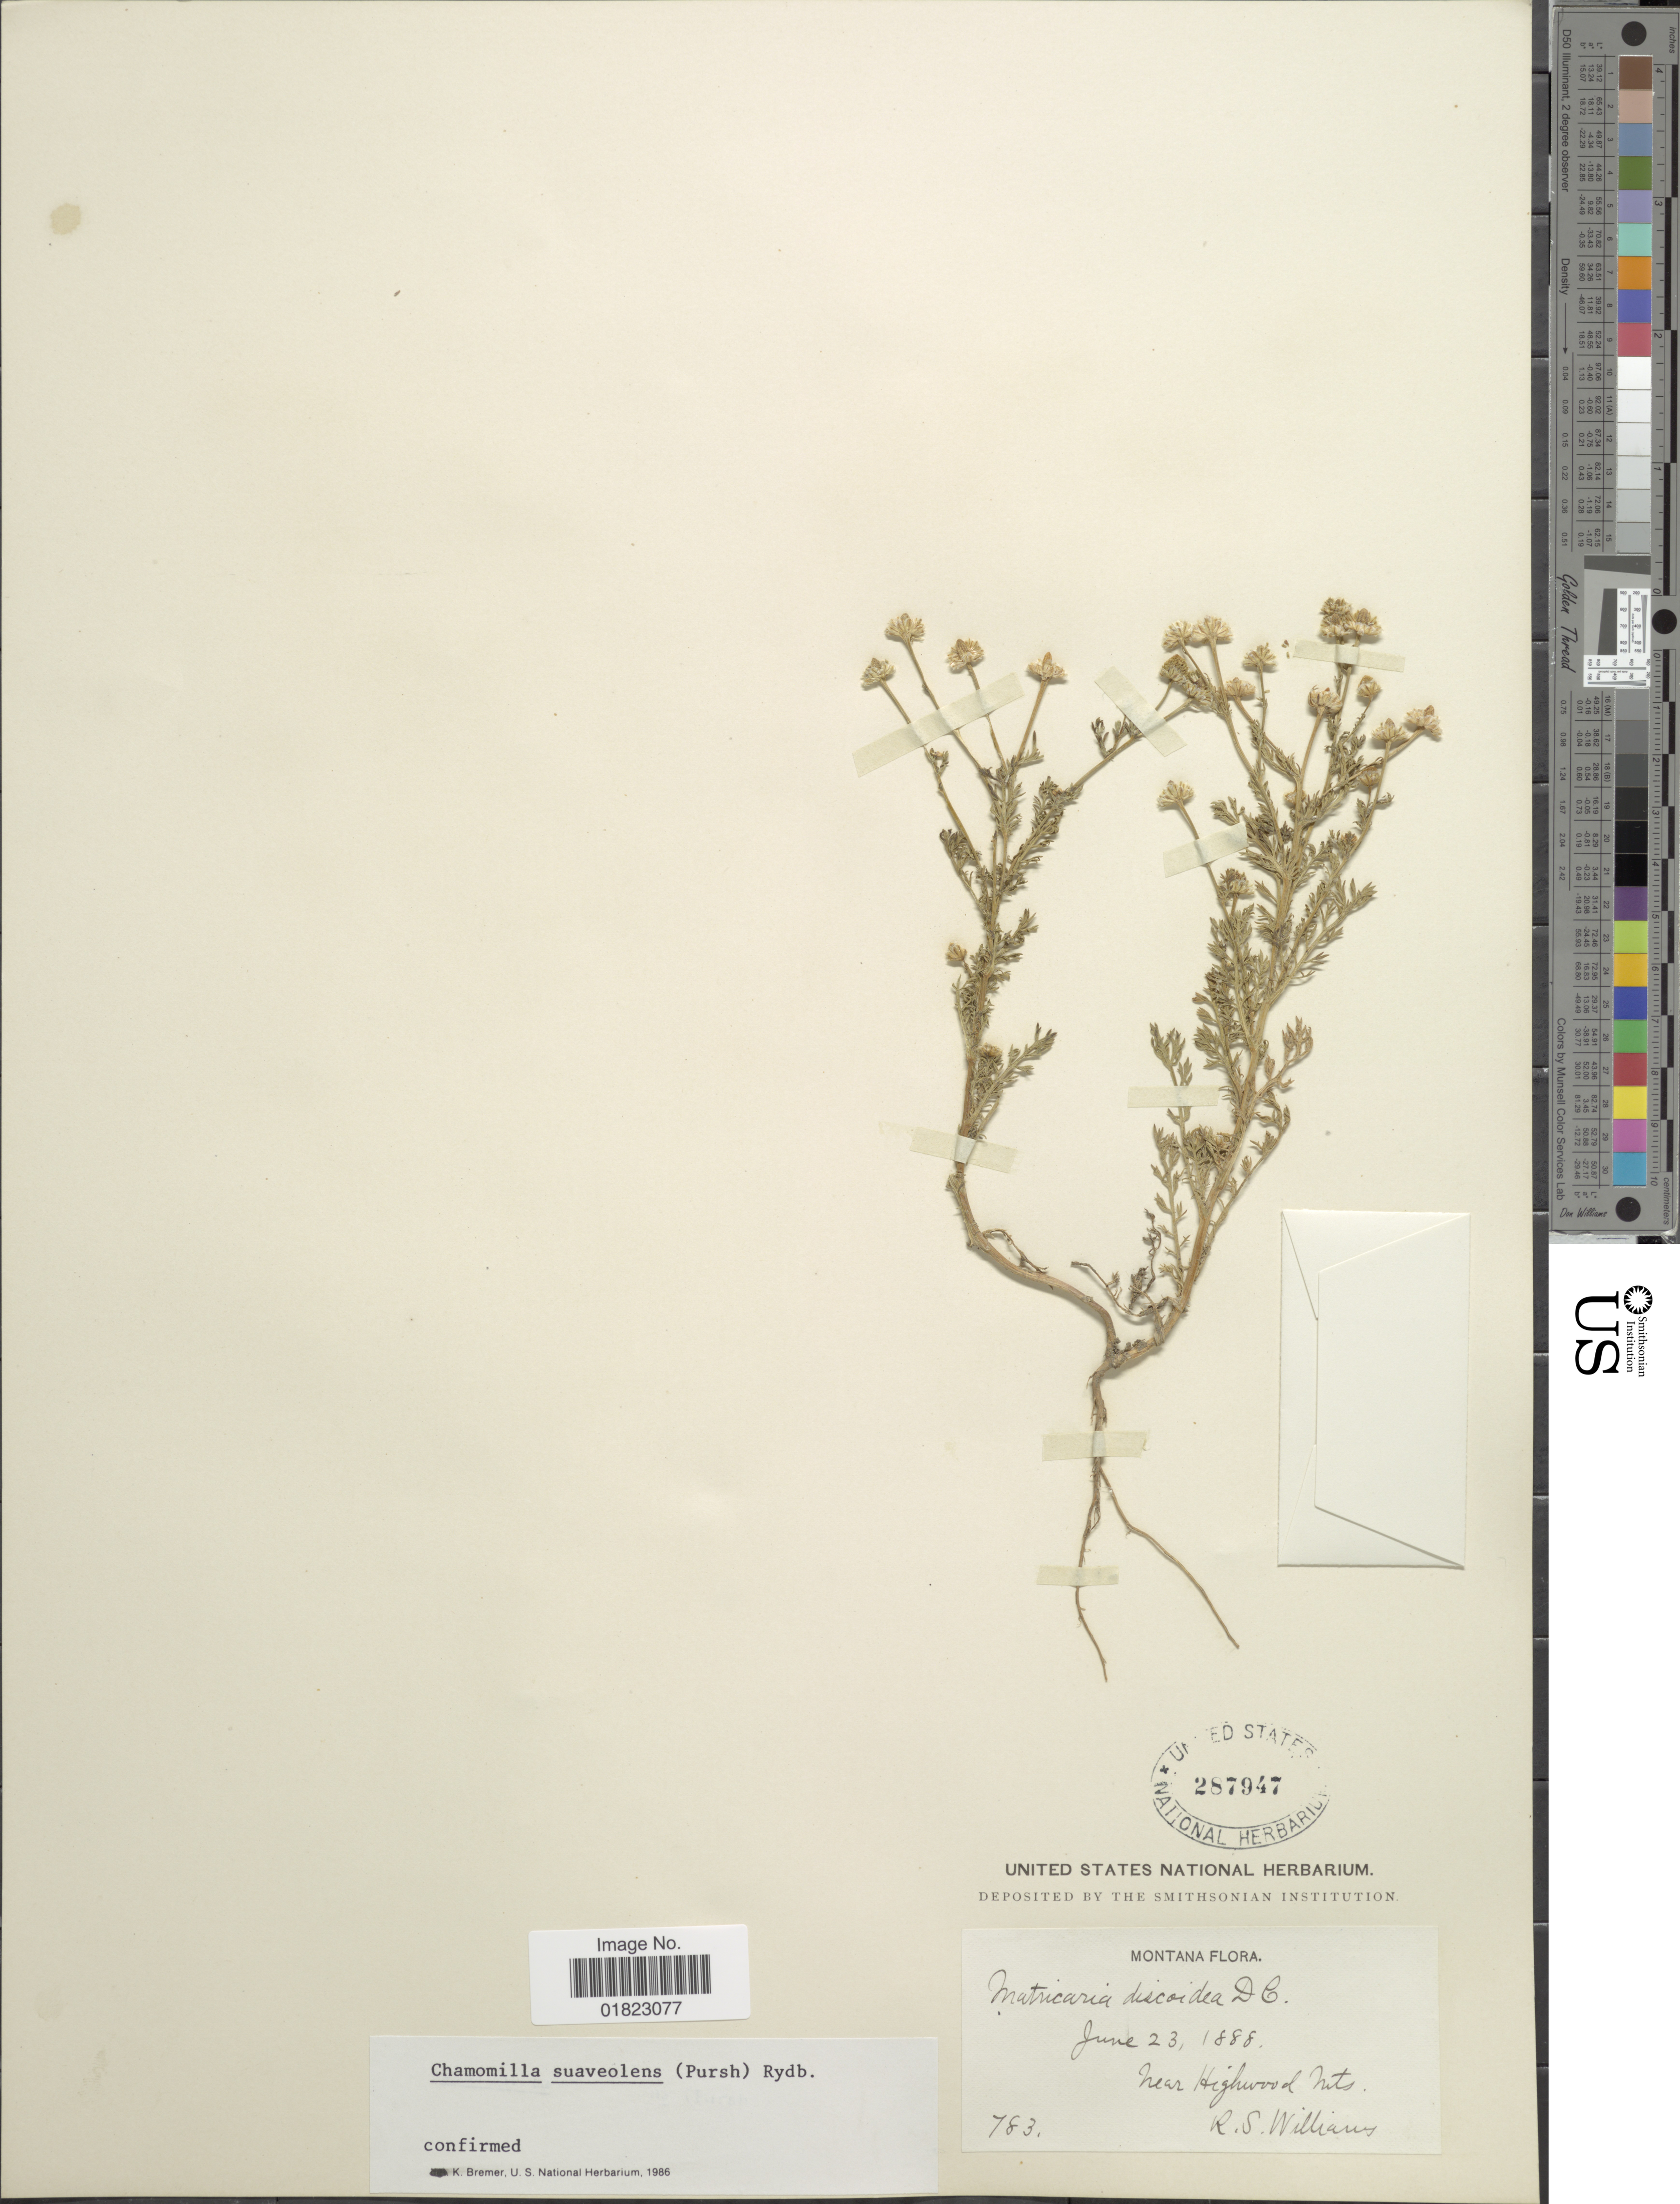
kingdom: Plantae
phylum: Tracheophyta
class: Magnoliopsida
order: Asterales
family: Asteraceae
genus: Matricaria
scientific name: Matricaria matricarioides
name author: (Less.) Porter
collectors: R. S. Williams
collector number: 783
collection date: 1888-06-23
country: United States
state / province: Montana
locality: Near Highwood Mts.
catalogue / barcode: US 287947